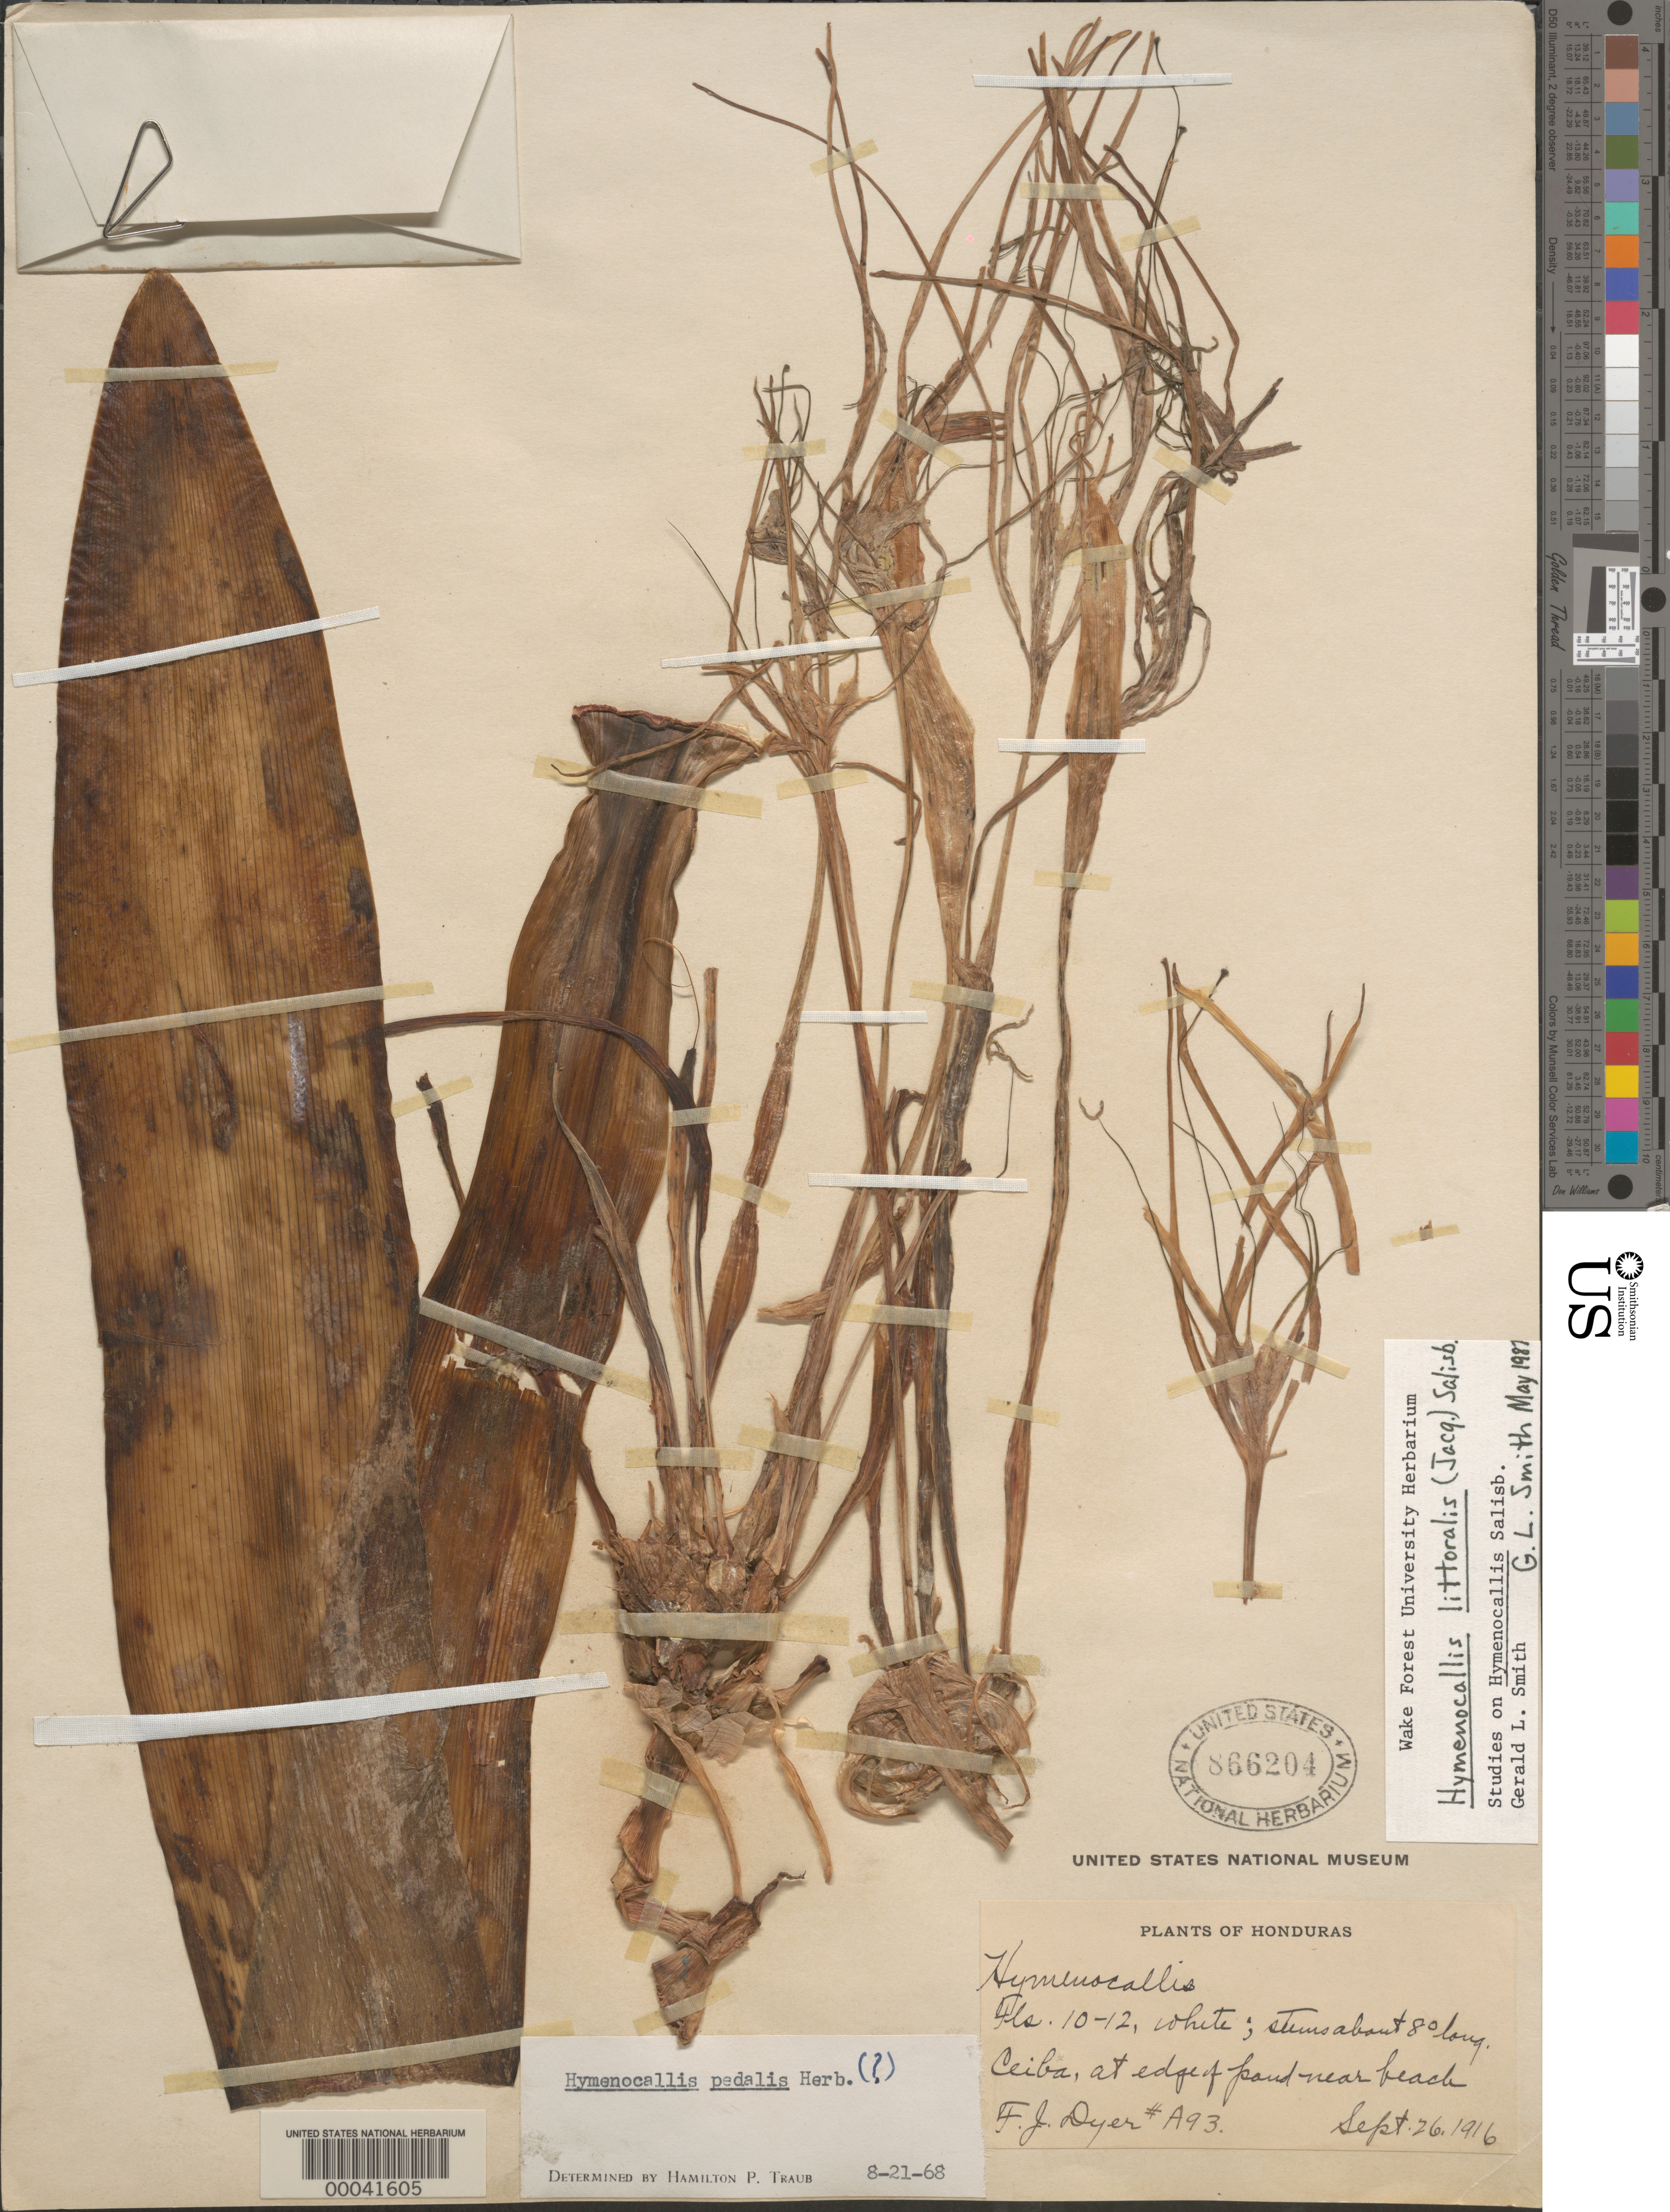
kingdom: Plantae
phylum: Tracheophyta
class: Liliopsida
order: Asparagales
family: Amaryllidaceae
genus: Hymenocallis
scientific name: Hymenocallis littoralis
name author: (Jacq.) Salisb.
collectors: F. R. Fosberg & D. L. Spellman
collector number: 54327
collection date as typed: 26 Jun 1972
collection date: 1972-06-26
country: Belize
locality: Pompion Cay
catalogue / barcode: US 2696760